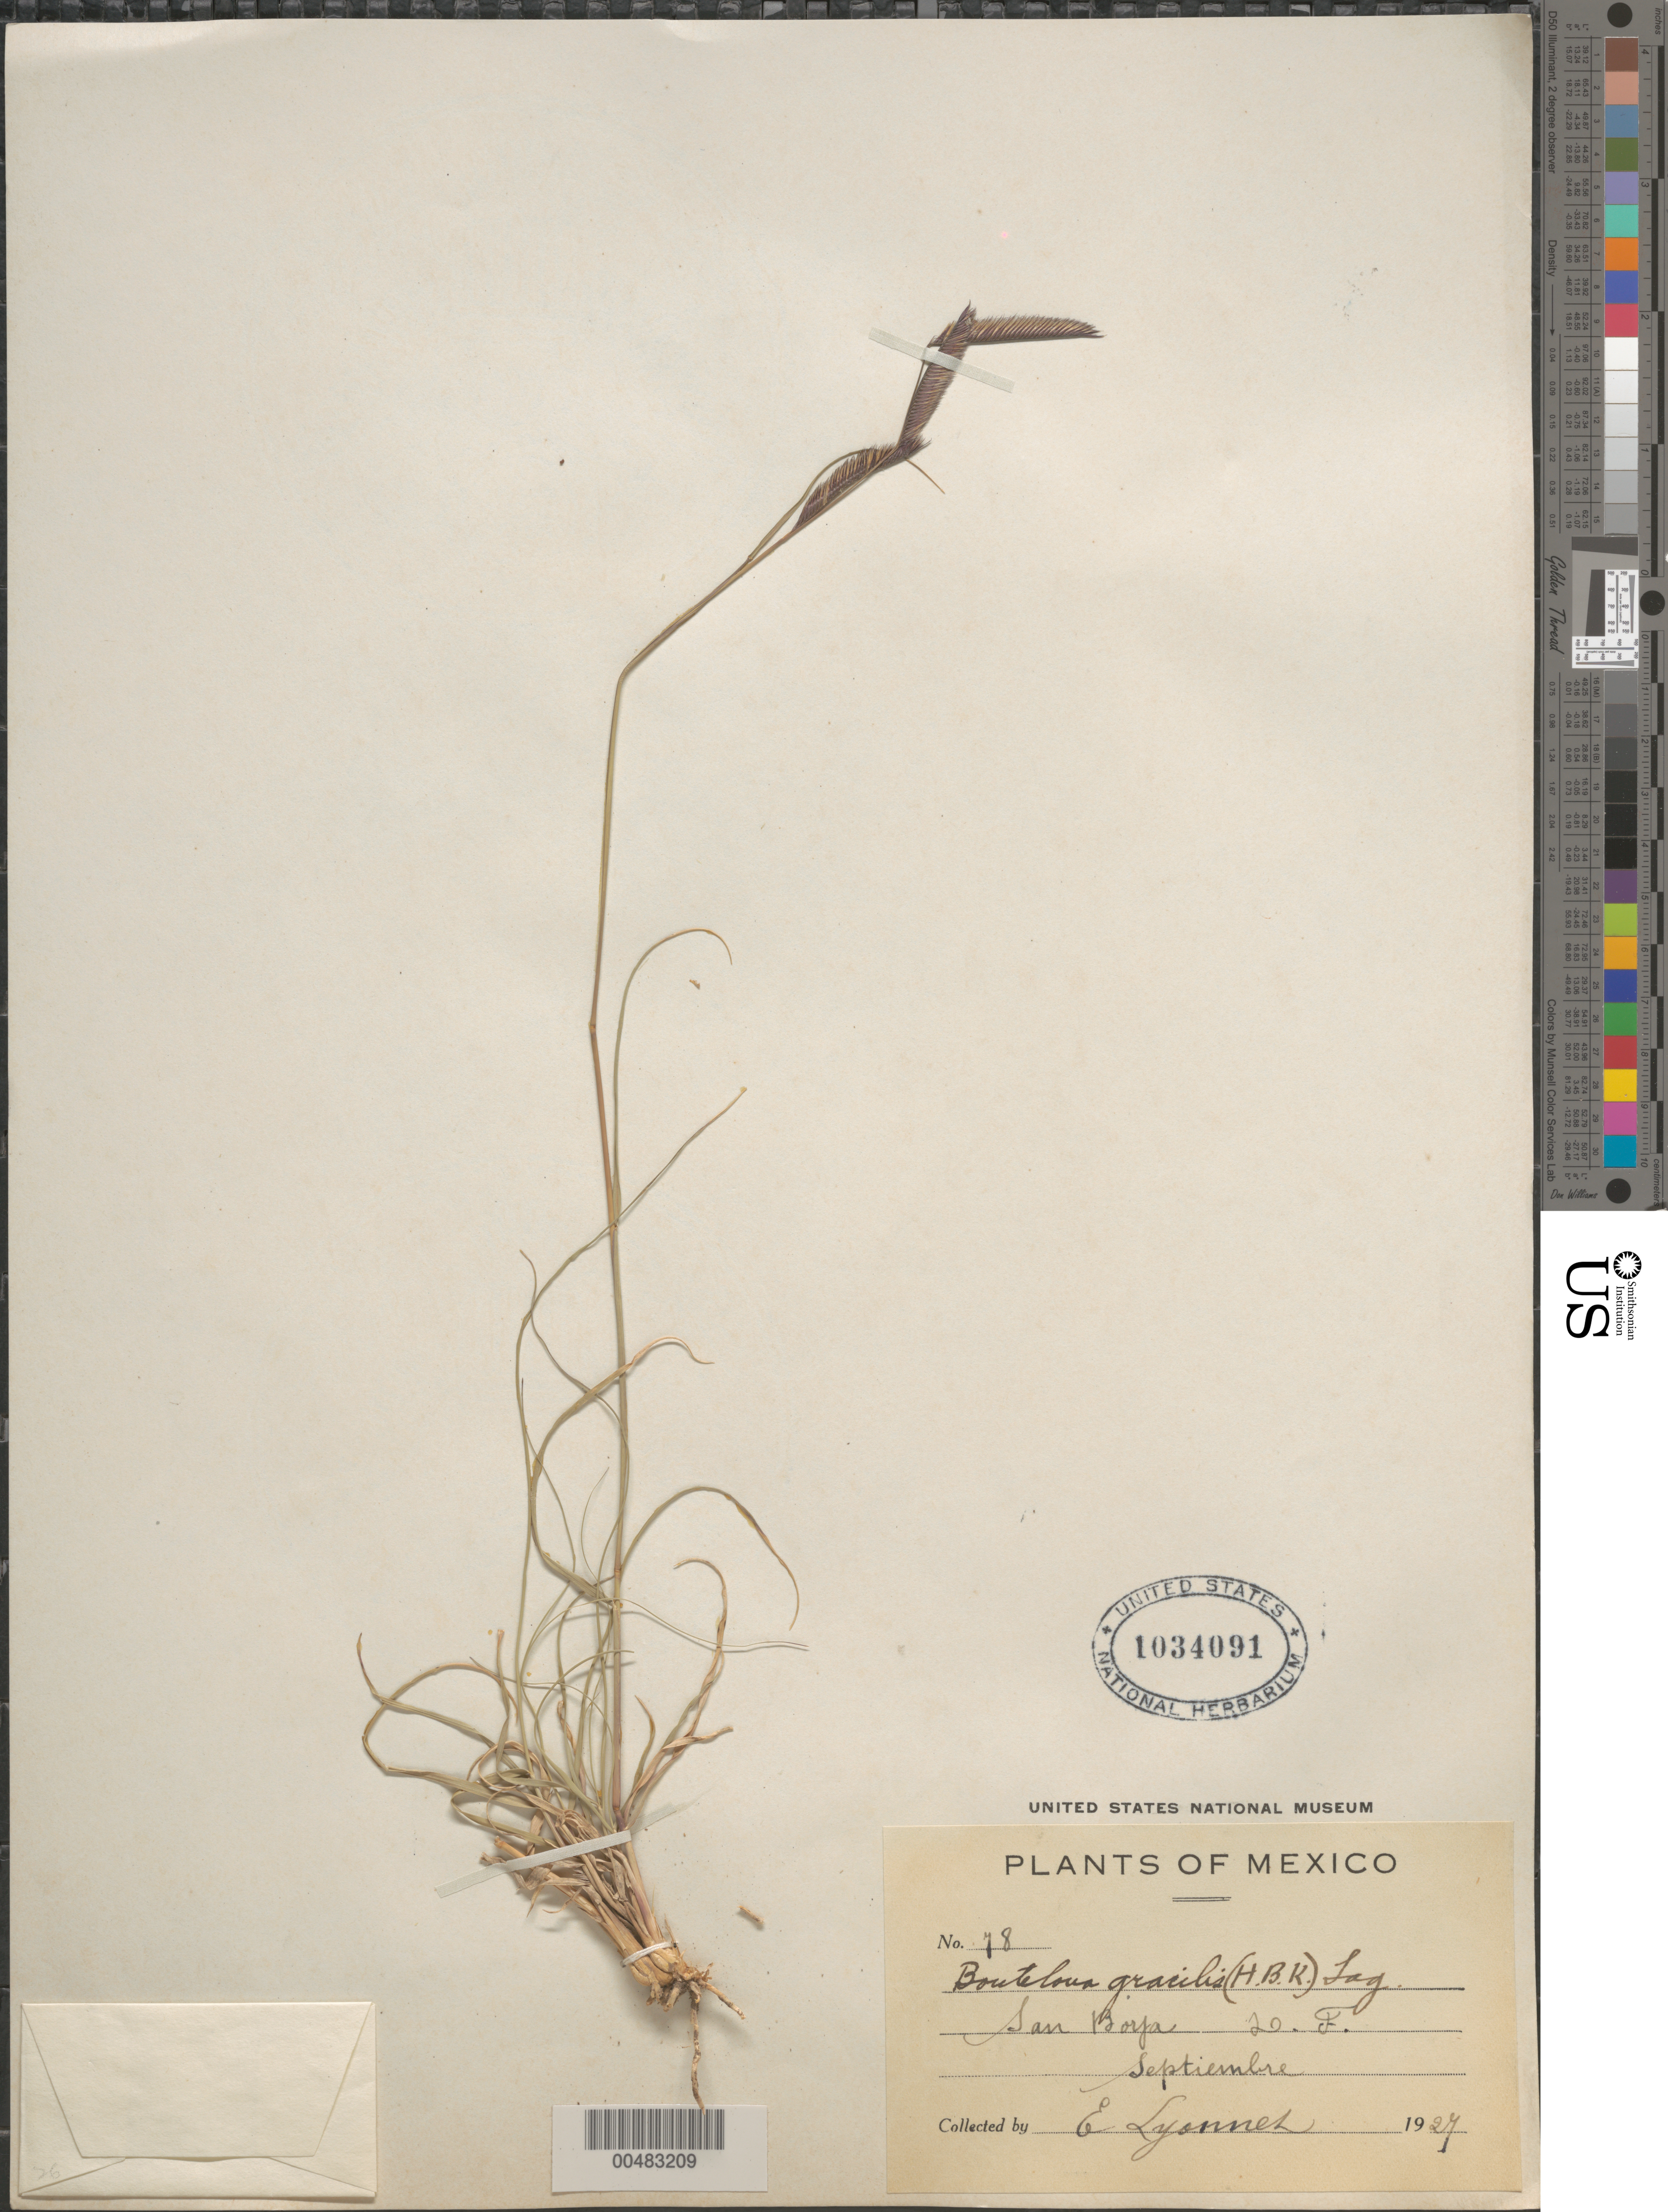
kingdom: Plantae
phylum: Tracheophyta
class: Liliopsida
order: Poales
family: Poaceae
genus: Bouteloua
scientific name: Bouteloua gracilis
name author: (Kunth) Lag. ex Griffiths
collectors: Bro. E. Lyonnet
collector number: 78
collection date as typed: Sep 1927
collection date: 1927-09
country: Mexico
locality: San Borja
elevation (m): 6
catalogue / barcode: US 1034091